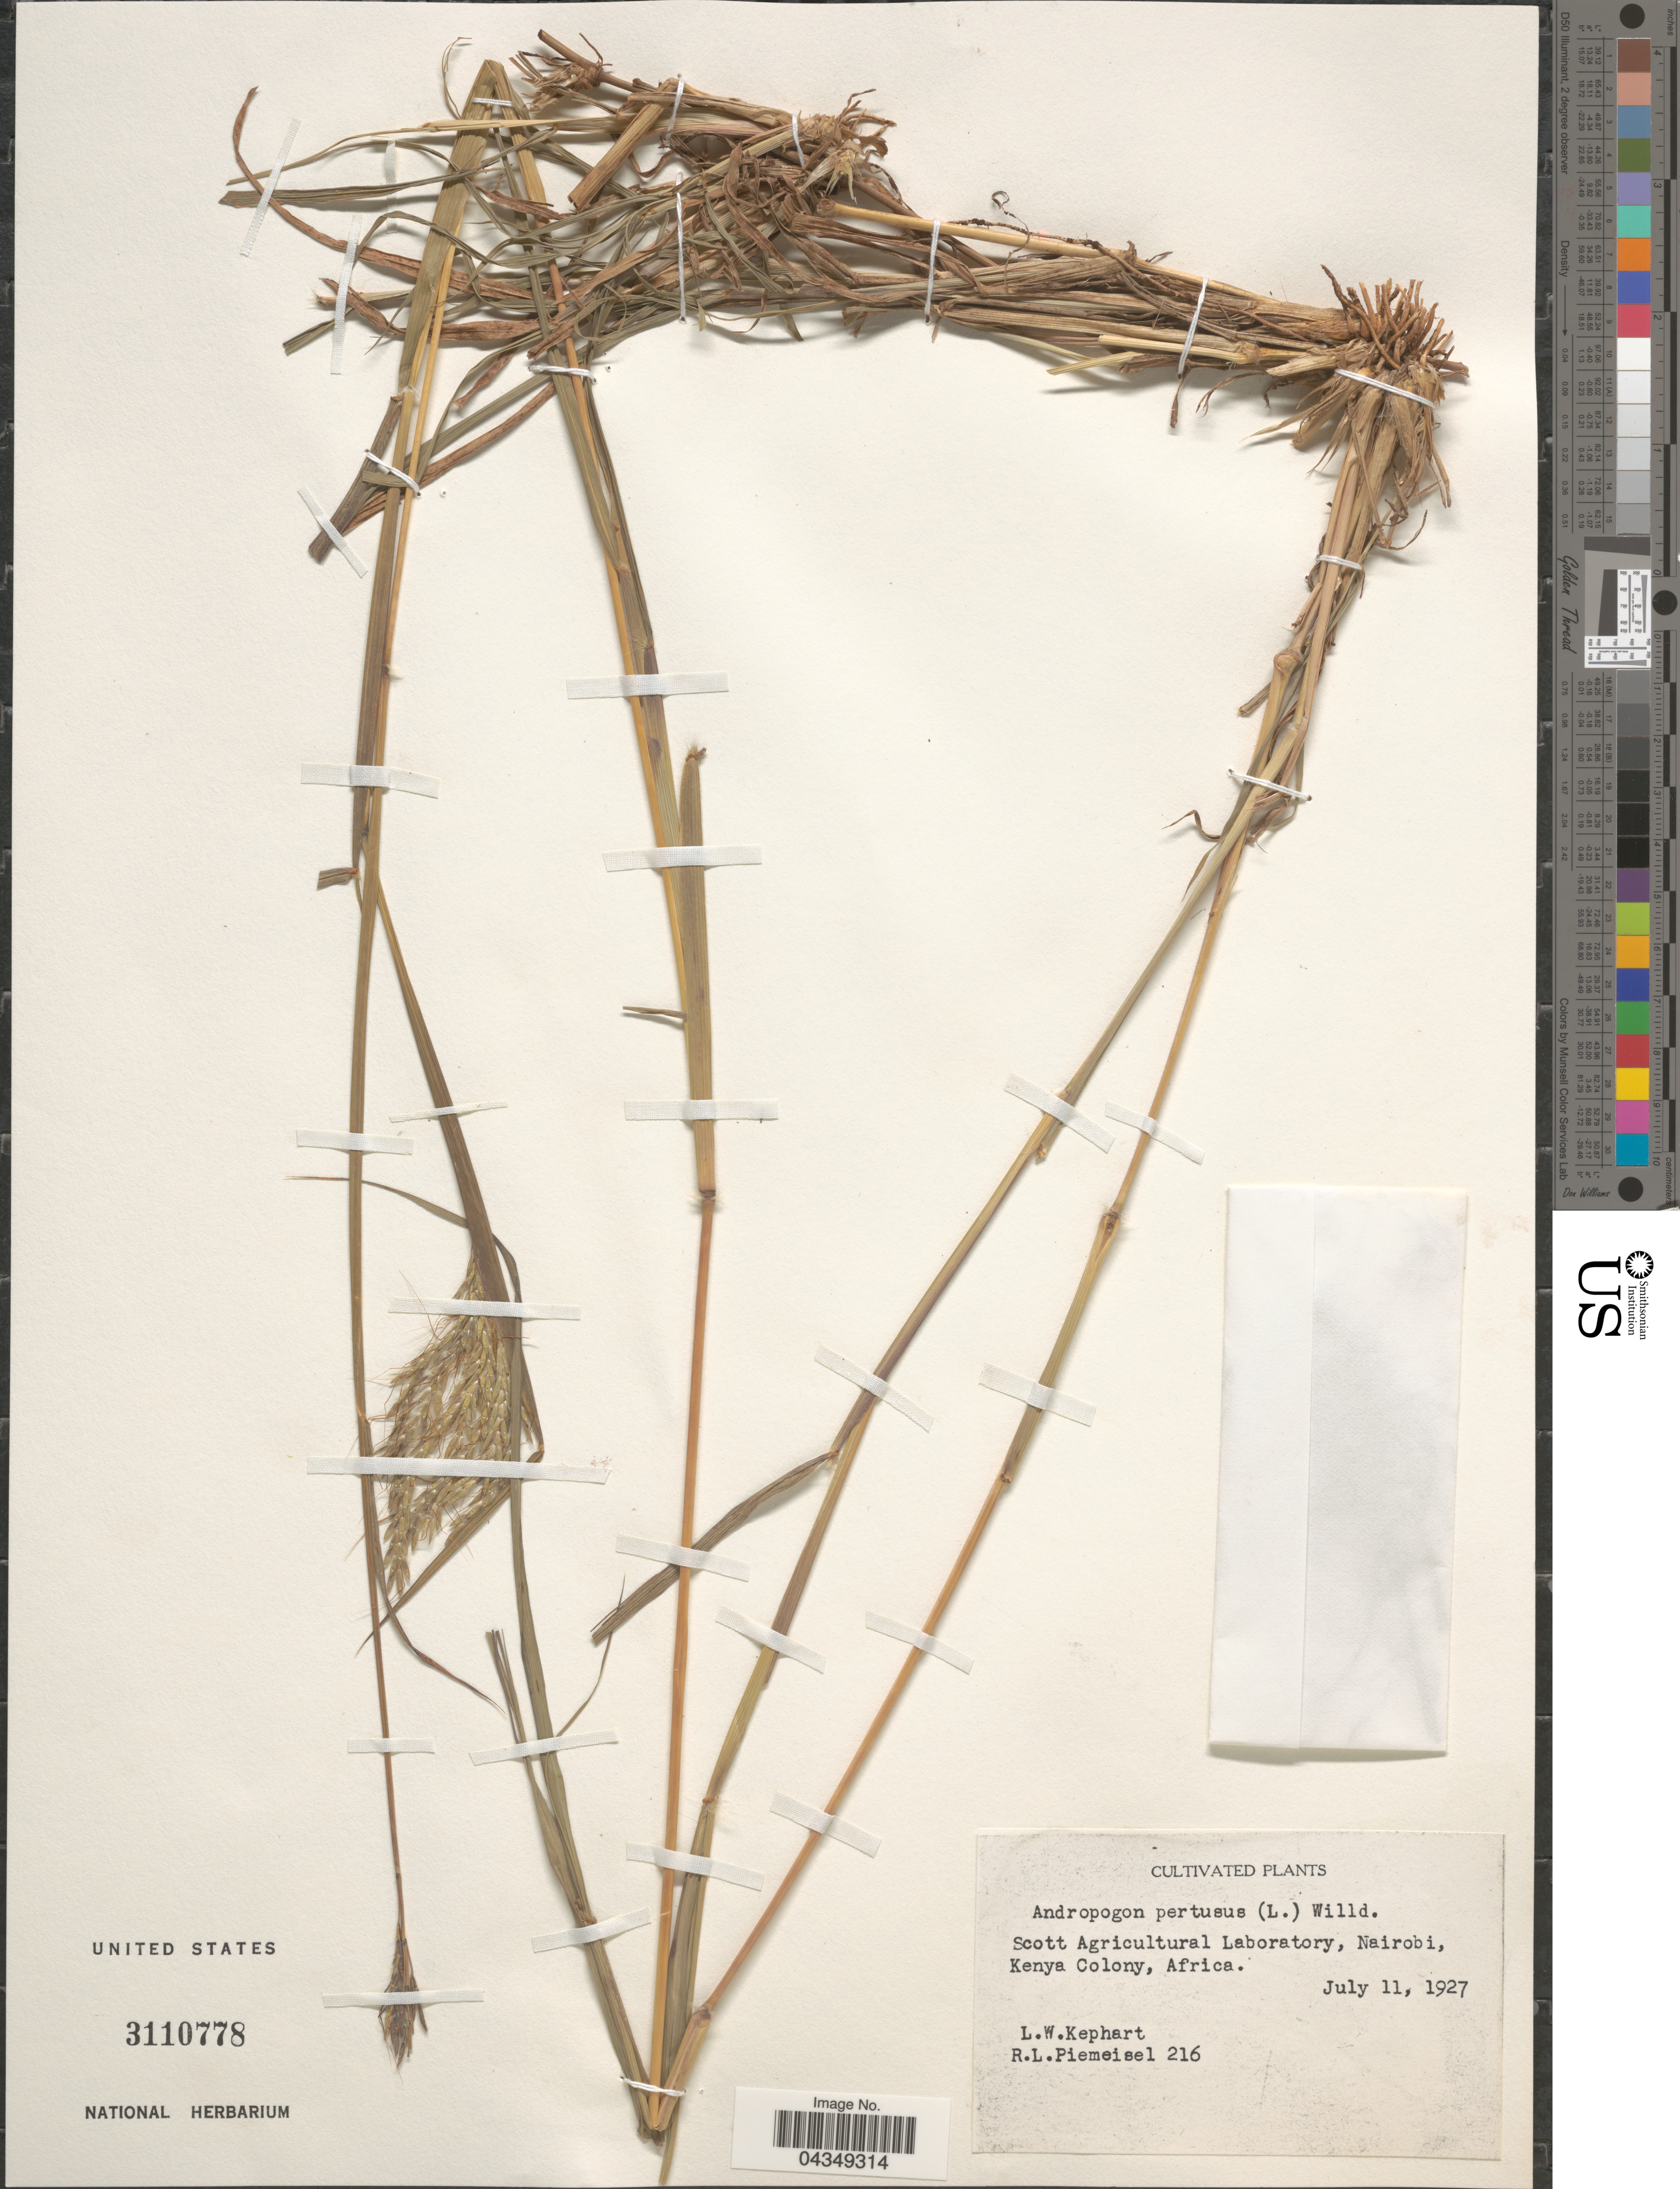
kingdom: Plantae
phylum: Tracheophyta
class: Liliopsida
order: Poales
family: Poaceae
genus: Bothriochloa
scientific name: Bothriochloa pertusa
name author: (L.) A. Camus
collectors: L. W. Kephart & R. L. Piemeisel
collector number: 216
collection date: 1927-07-11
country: Kenya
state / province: Nairobi Area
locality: Scott Agricultural Laboratory, Nairobi, Kenya Colony.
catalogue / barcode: US 3110778